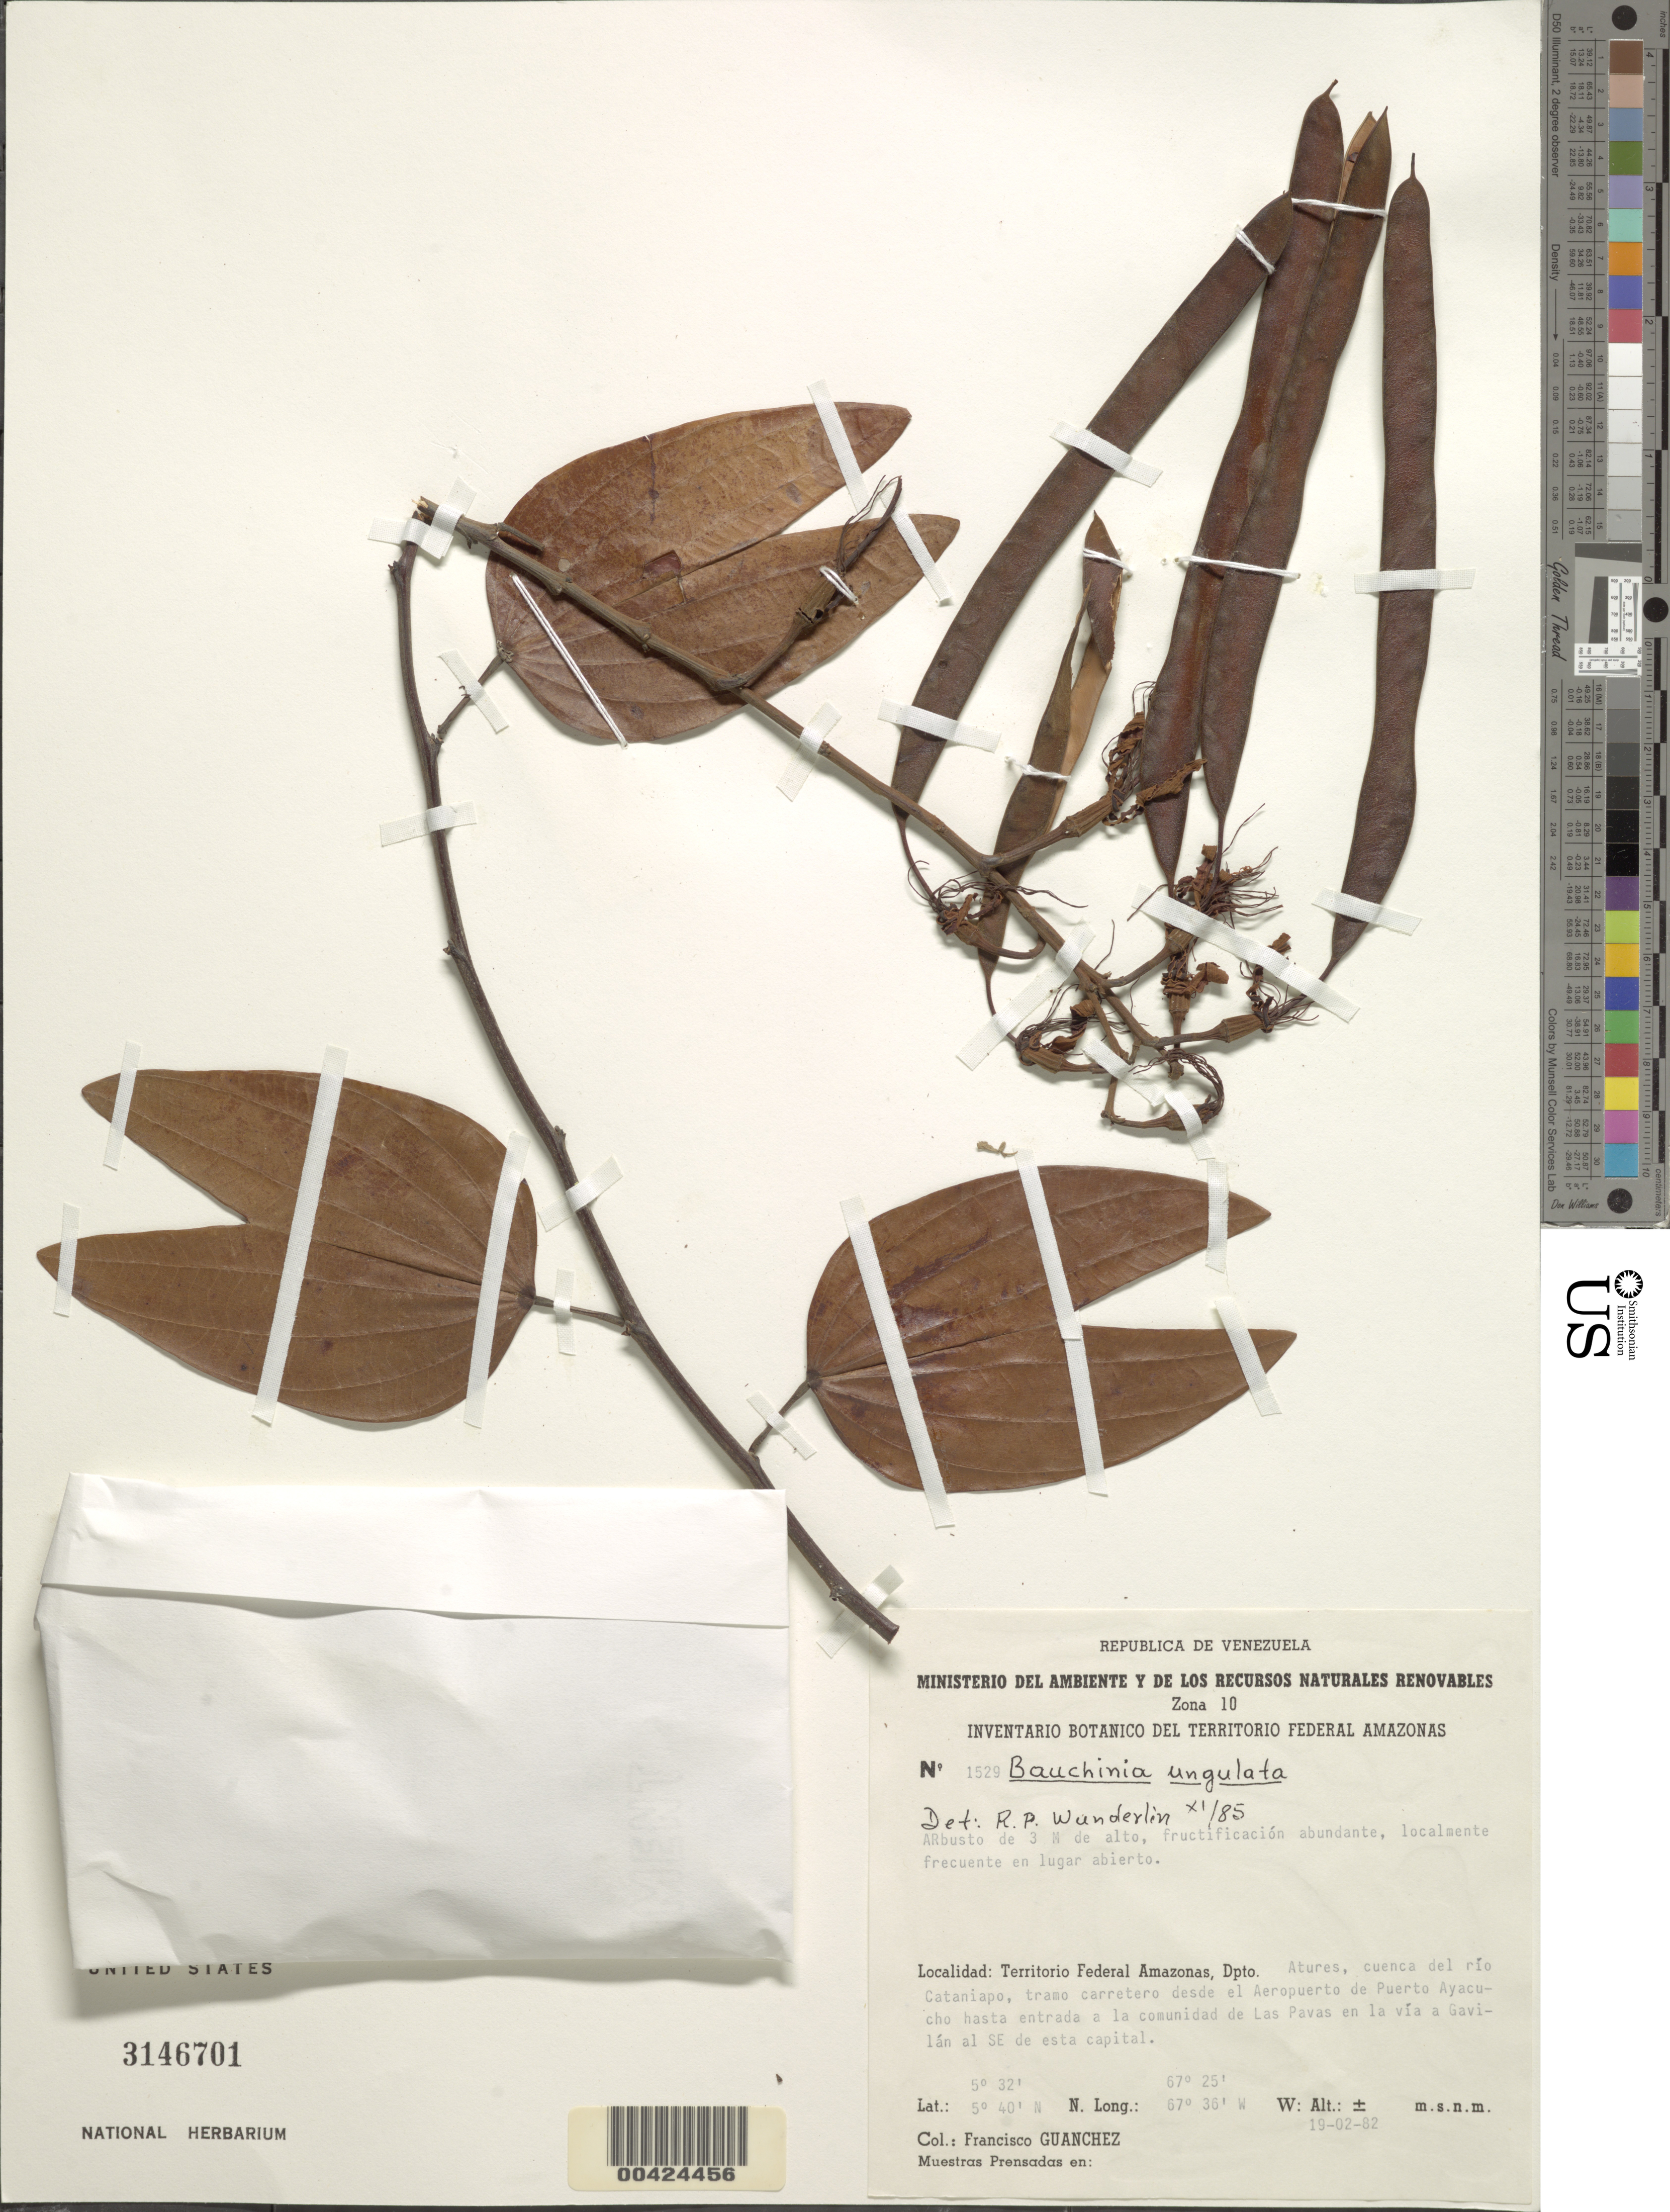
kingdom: Plantae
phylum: Tracheophyta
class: Magnoliopsida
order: Fabales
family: Fabaceae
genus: Bauhinia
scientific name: Bauhinia ungulata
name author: L.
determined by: Wunderlin, Richard P.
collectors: F. Guánchez M.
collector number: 1529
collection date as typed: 19 Feb 1982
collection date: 1982-02-19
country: Venezuela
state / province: Amazonas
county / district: Atures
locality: Cuenca del rio cataaniapo; carretero desde el aeropuerto de puerto ayacucho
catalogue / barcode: US 3146701